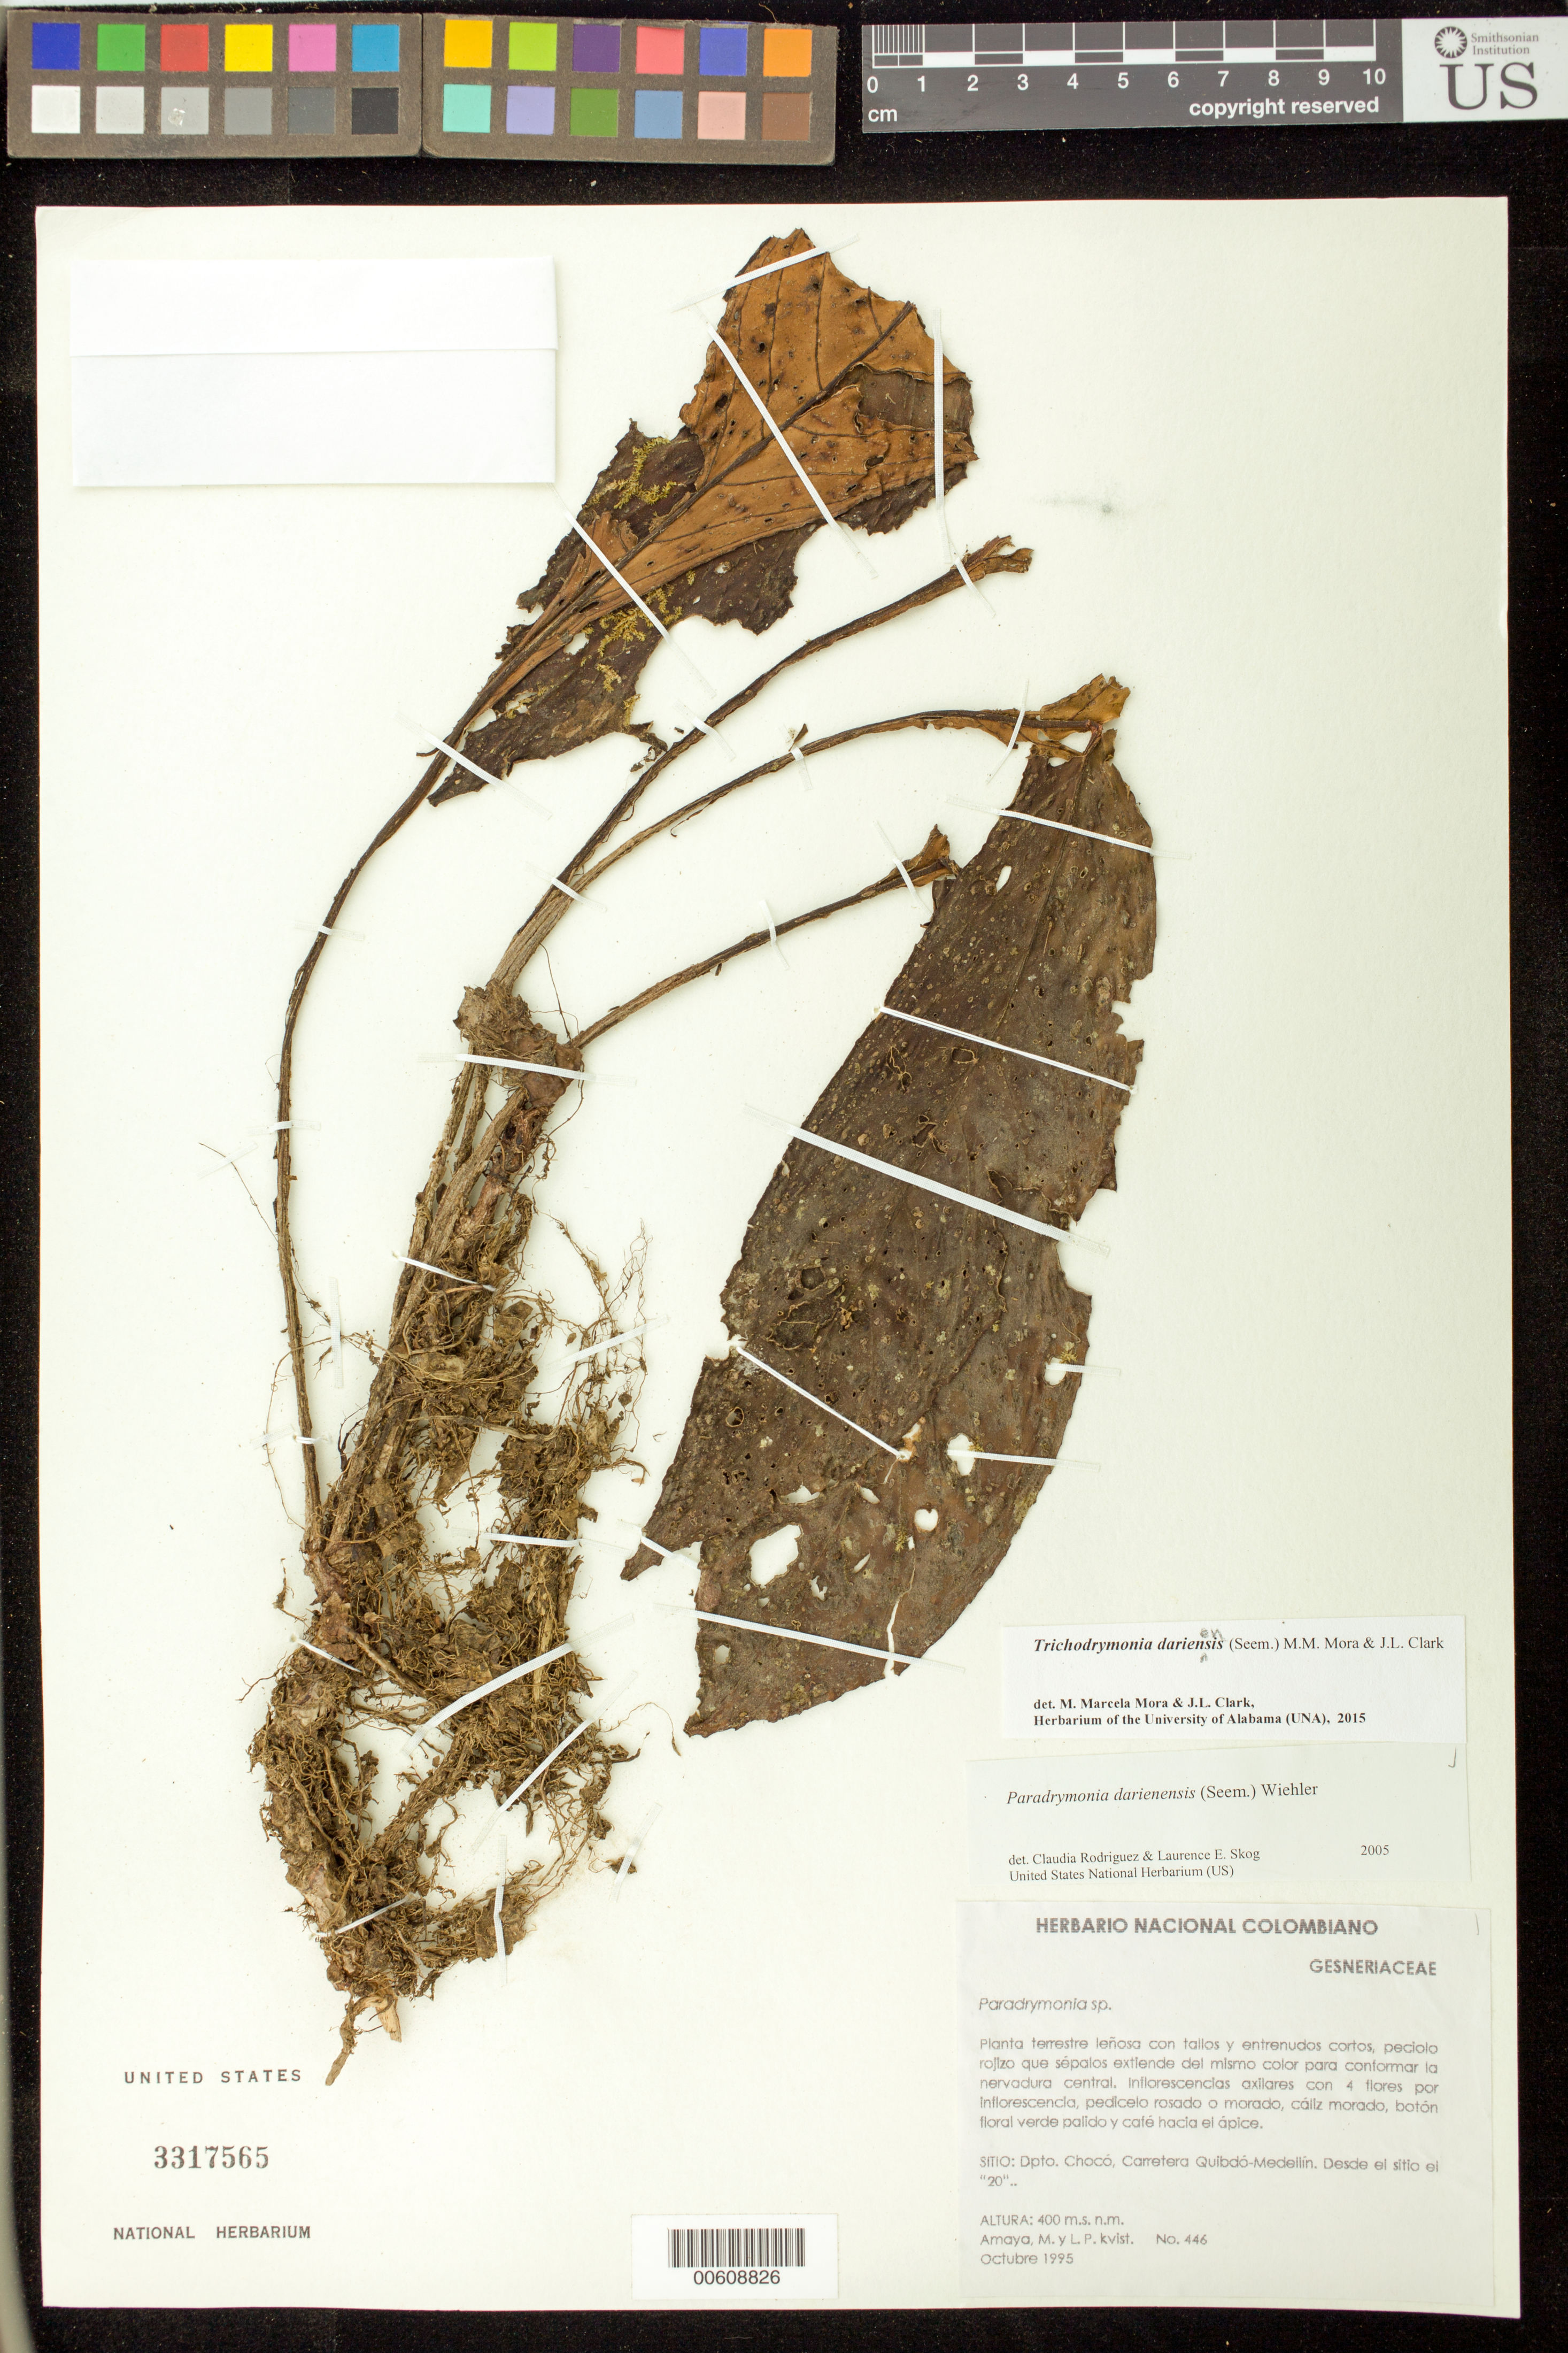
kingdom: Plantae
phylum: Tracheophyta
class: Magnoliopsida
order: Lamiales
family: Gesneriaceae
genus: Trichodrymonia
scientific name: Trichodrymonia dariensis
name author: (Seem.) M.M. Mora & J.L. Clark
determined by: Mora, M. M.; Clark, J. L.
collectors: M. Amaya & L. P. Kvist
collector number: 446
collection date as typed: Oct 1995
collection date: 1995-10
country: Colombia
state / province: Chocó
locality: Carretera Quibdó-Medellín; desde el sitio el "20"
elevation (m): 400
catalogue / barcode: US 3317565